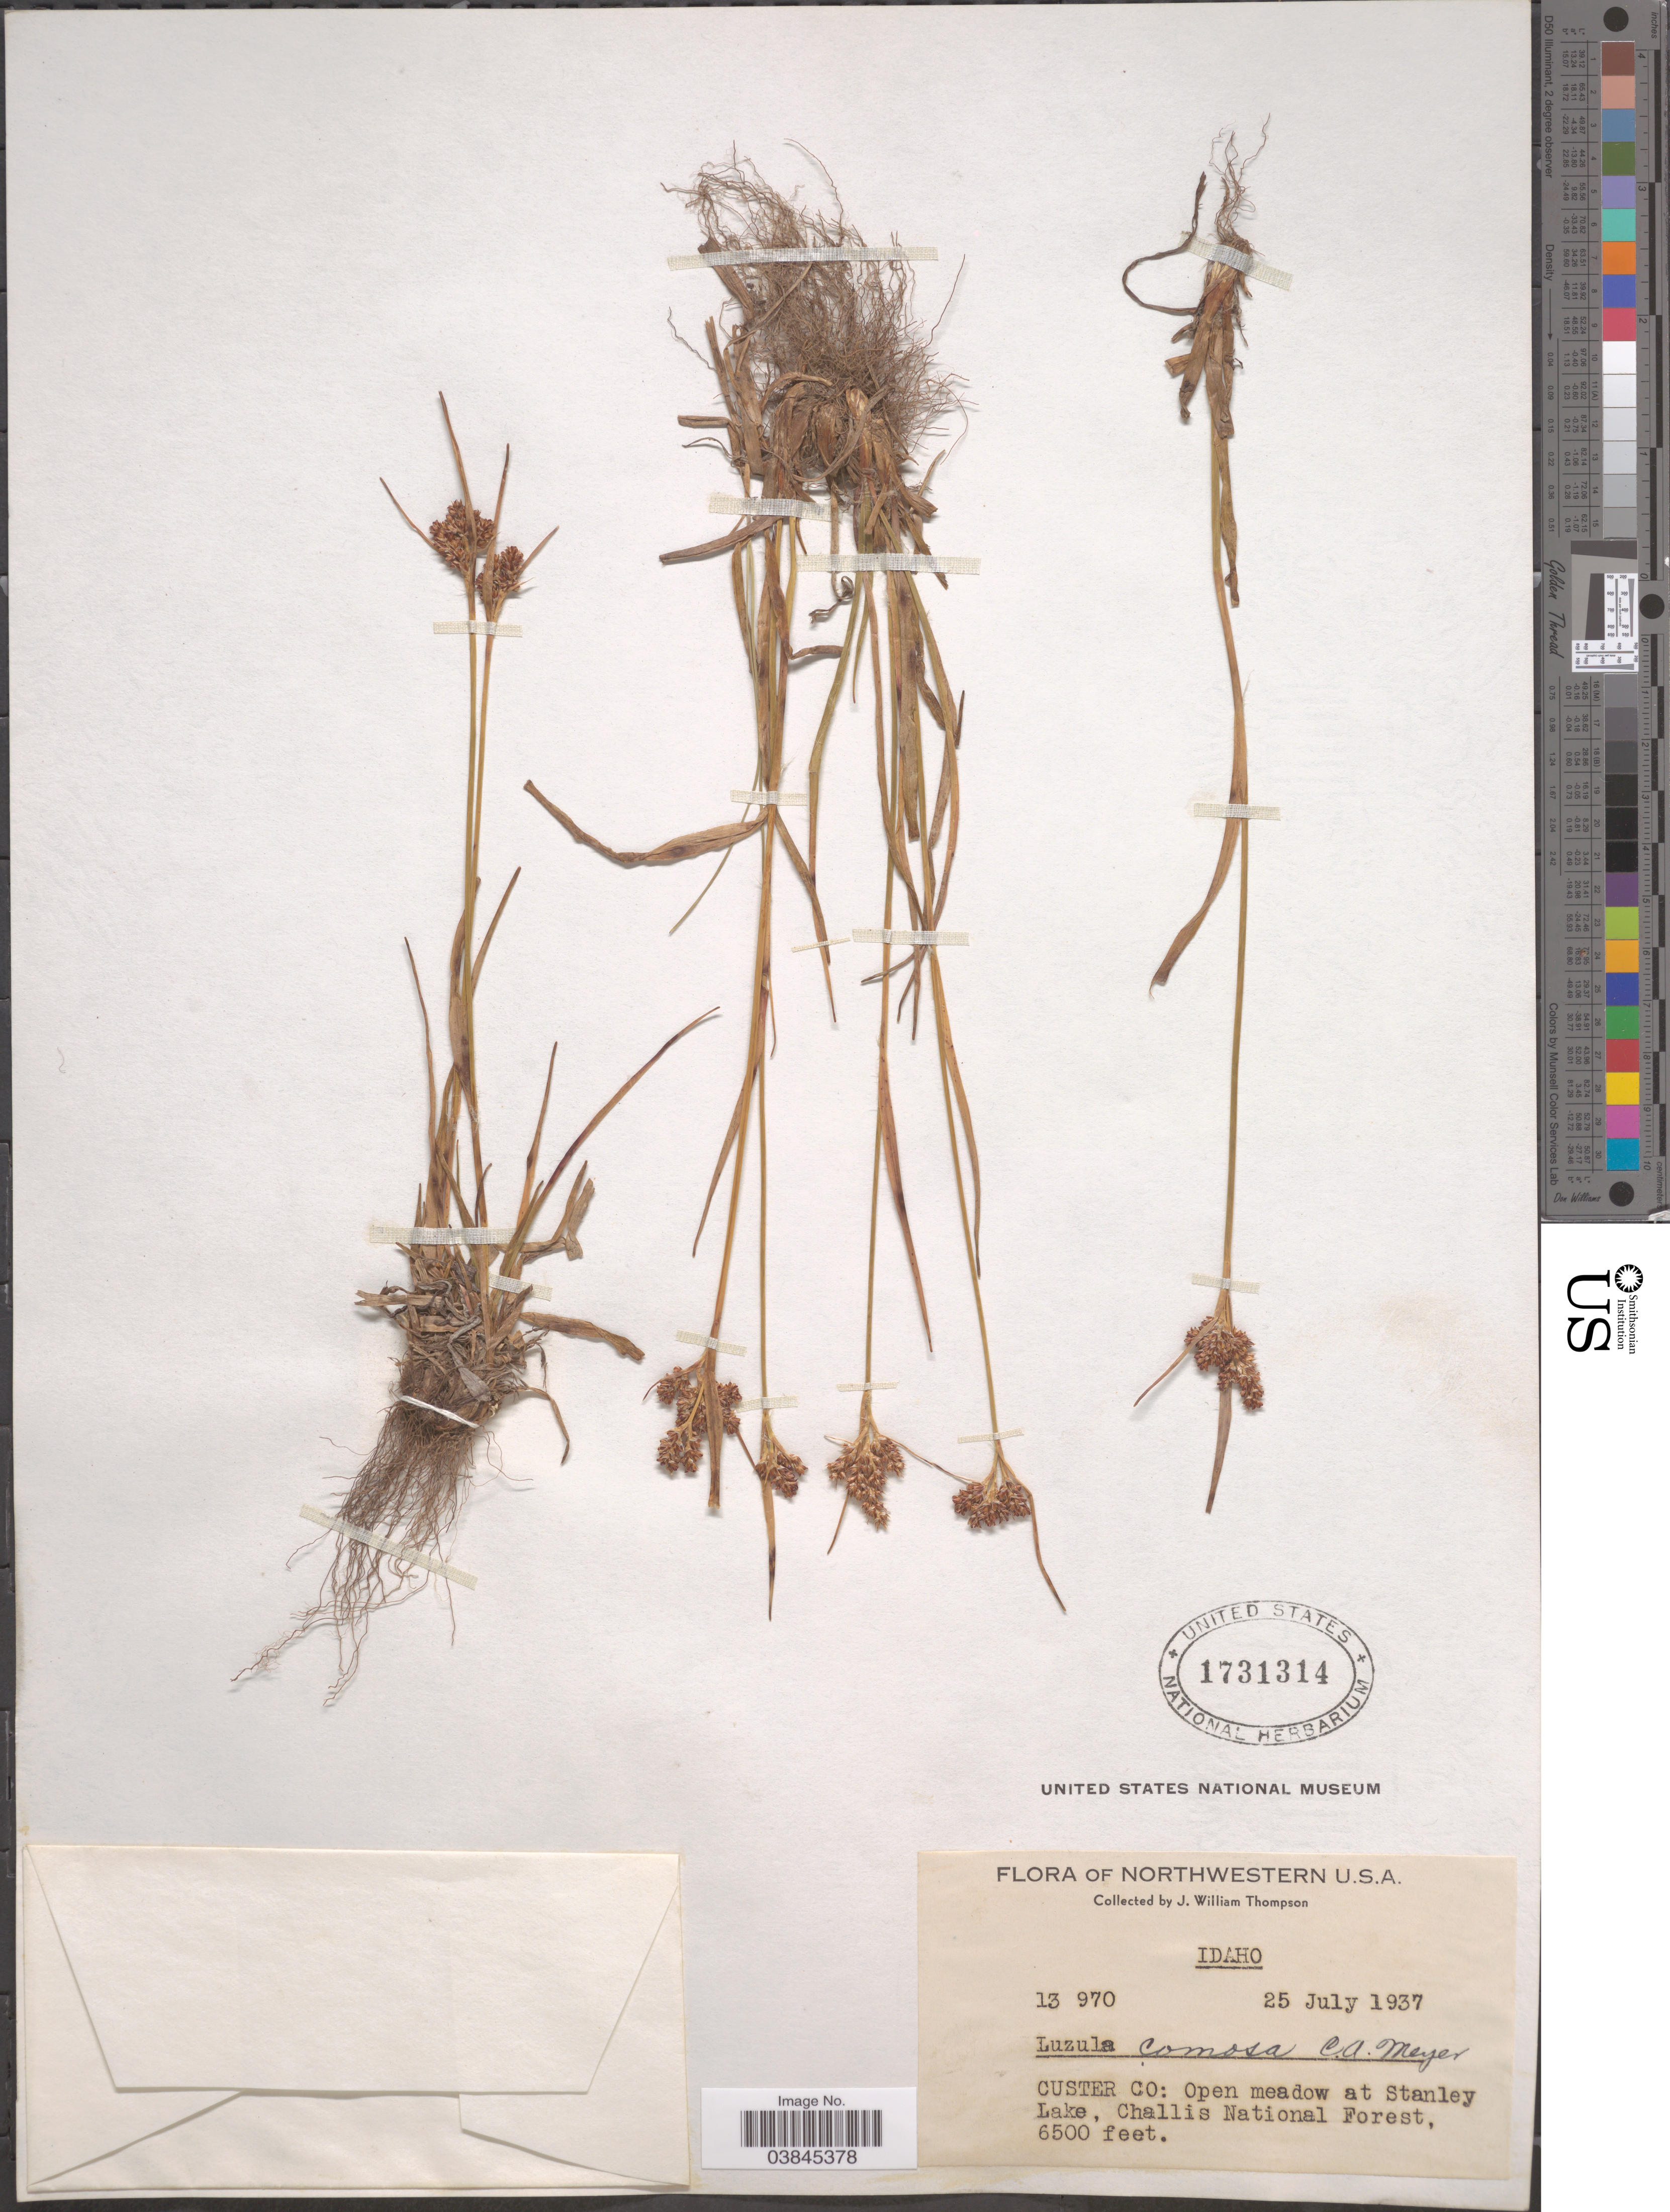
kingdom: Plantae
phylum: Tracheophyta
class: Liliopsida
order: Poales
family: Juncaceae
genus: Luzula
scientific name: Luzula campestris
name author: (L.) DC.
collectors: J. W. Thompson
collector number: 13970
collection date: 1937-07-25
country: United States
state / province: Idaho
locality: Custer Co: Open meadow at Stanley LAke, Challis National Forest.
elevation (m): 1981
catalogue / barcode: US 1731314